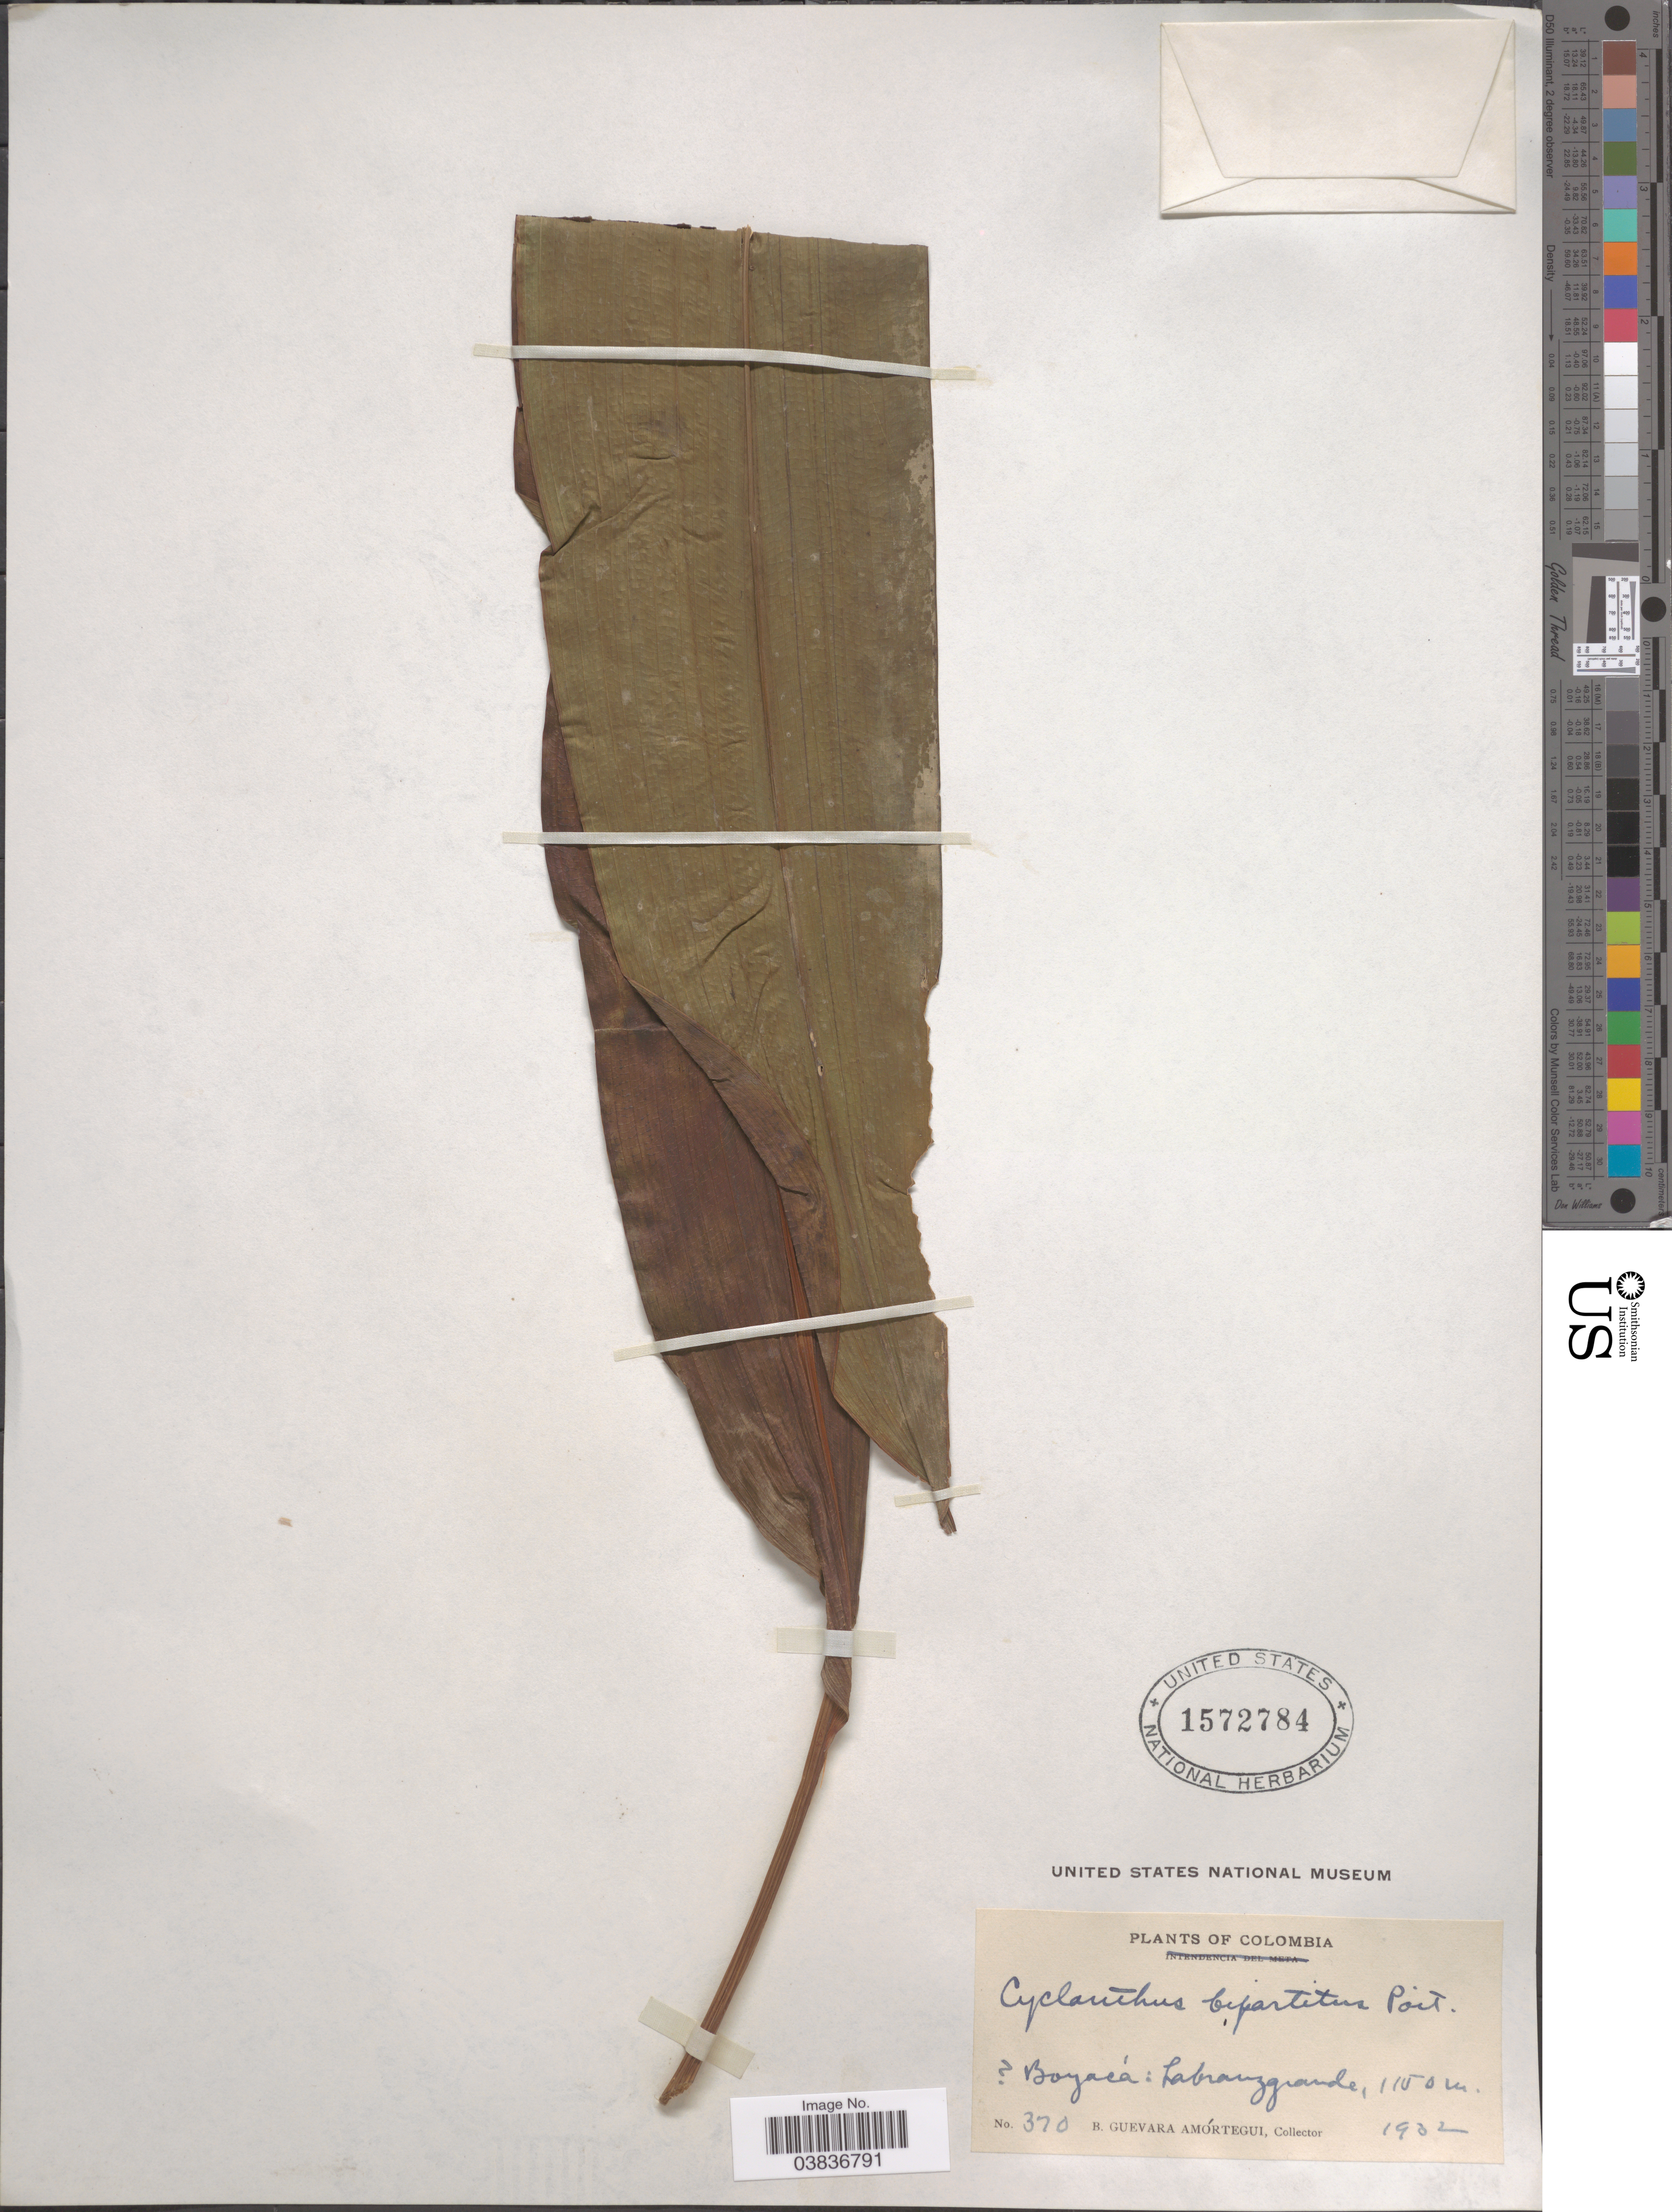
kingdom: Plantae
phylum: Tracheophyta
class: Liliopsida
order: Pandanales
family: Cyclanthaceae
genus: Cyclanthus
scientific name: Cyclanthus bipartitus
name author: Poit. ex A. Rich.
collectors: B. Guevara Amortegui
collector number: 370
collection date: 1932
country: Colombia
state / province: Boyacá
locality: Labranzgrande.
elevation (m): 1150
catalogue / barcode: US 1572784